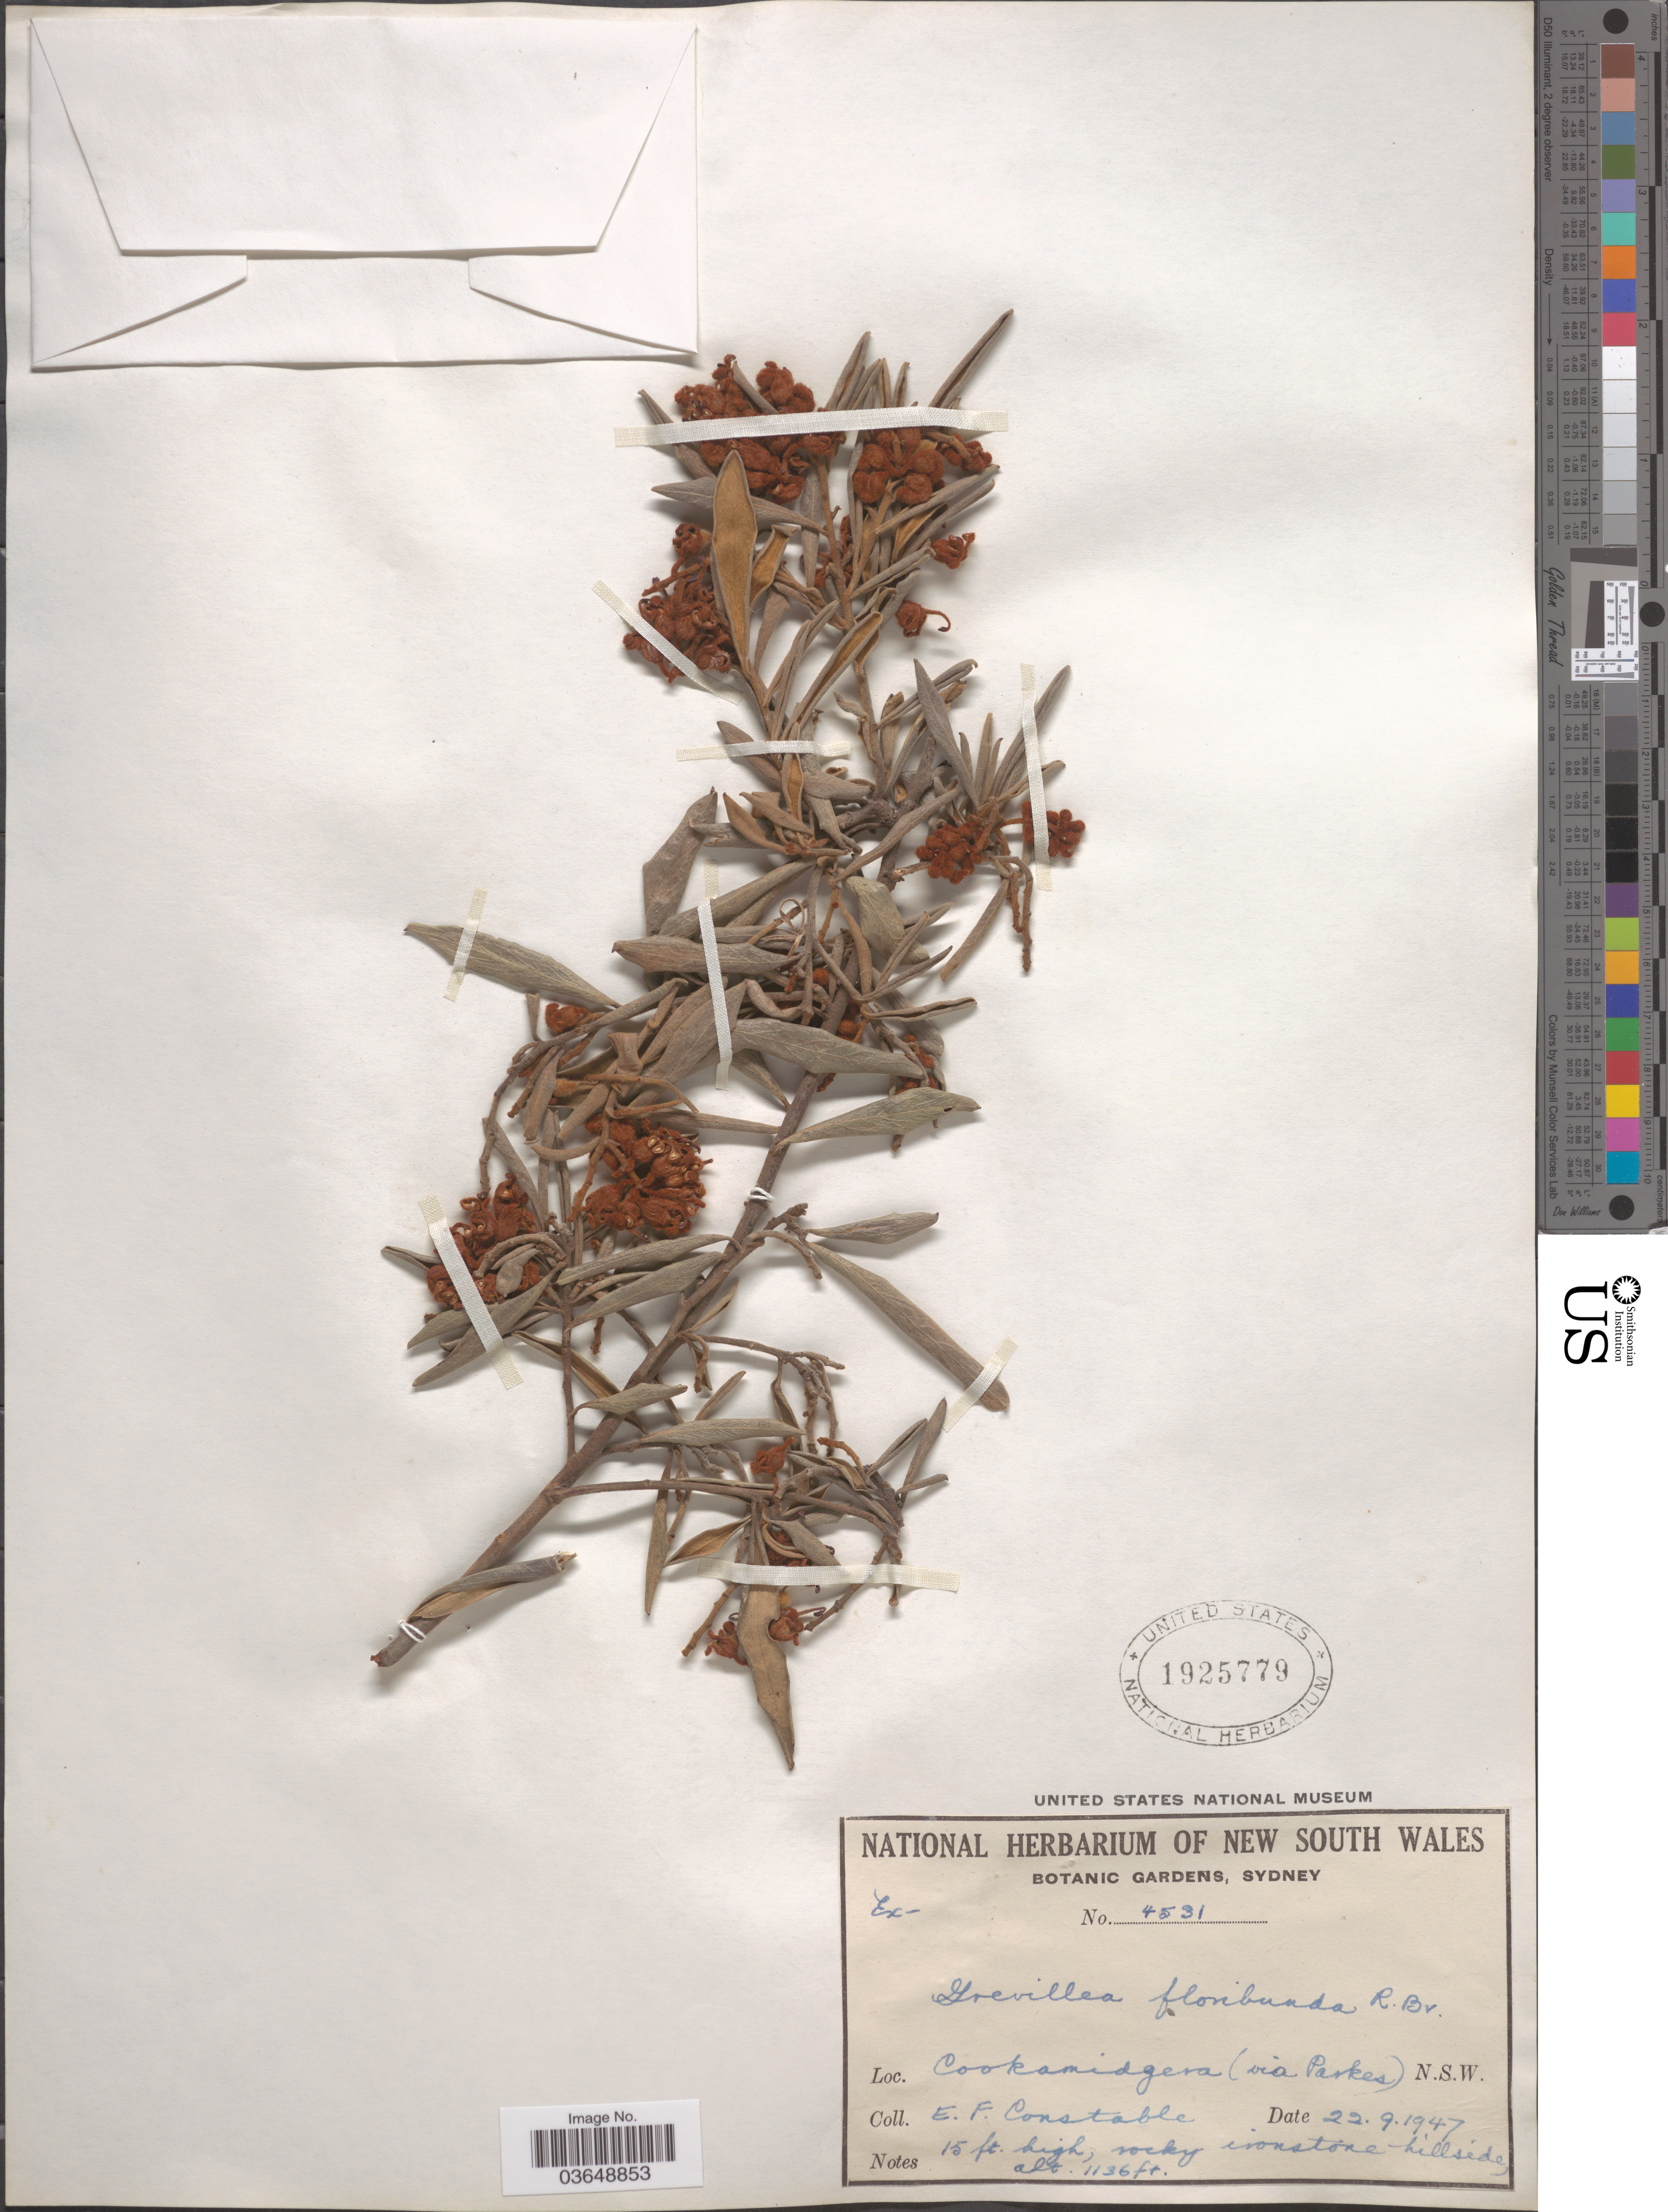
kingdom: Plantae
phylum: Tracheophyta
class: Magnoliopsida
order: Proteales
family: Proteaceae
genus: Grevillea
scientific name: Grevillea floribunda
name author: R. Br.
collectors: E. F. Constable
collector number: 4531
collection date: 1947-09-22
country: Australia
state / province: New South Wales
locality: Cookamidgera (via Parkes).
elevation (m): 346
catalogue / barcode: US 1925779